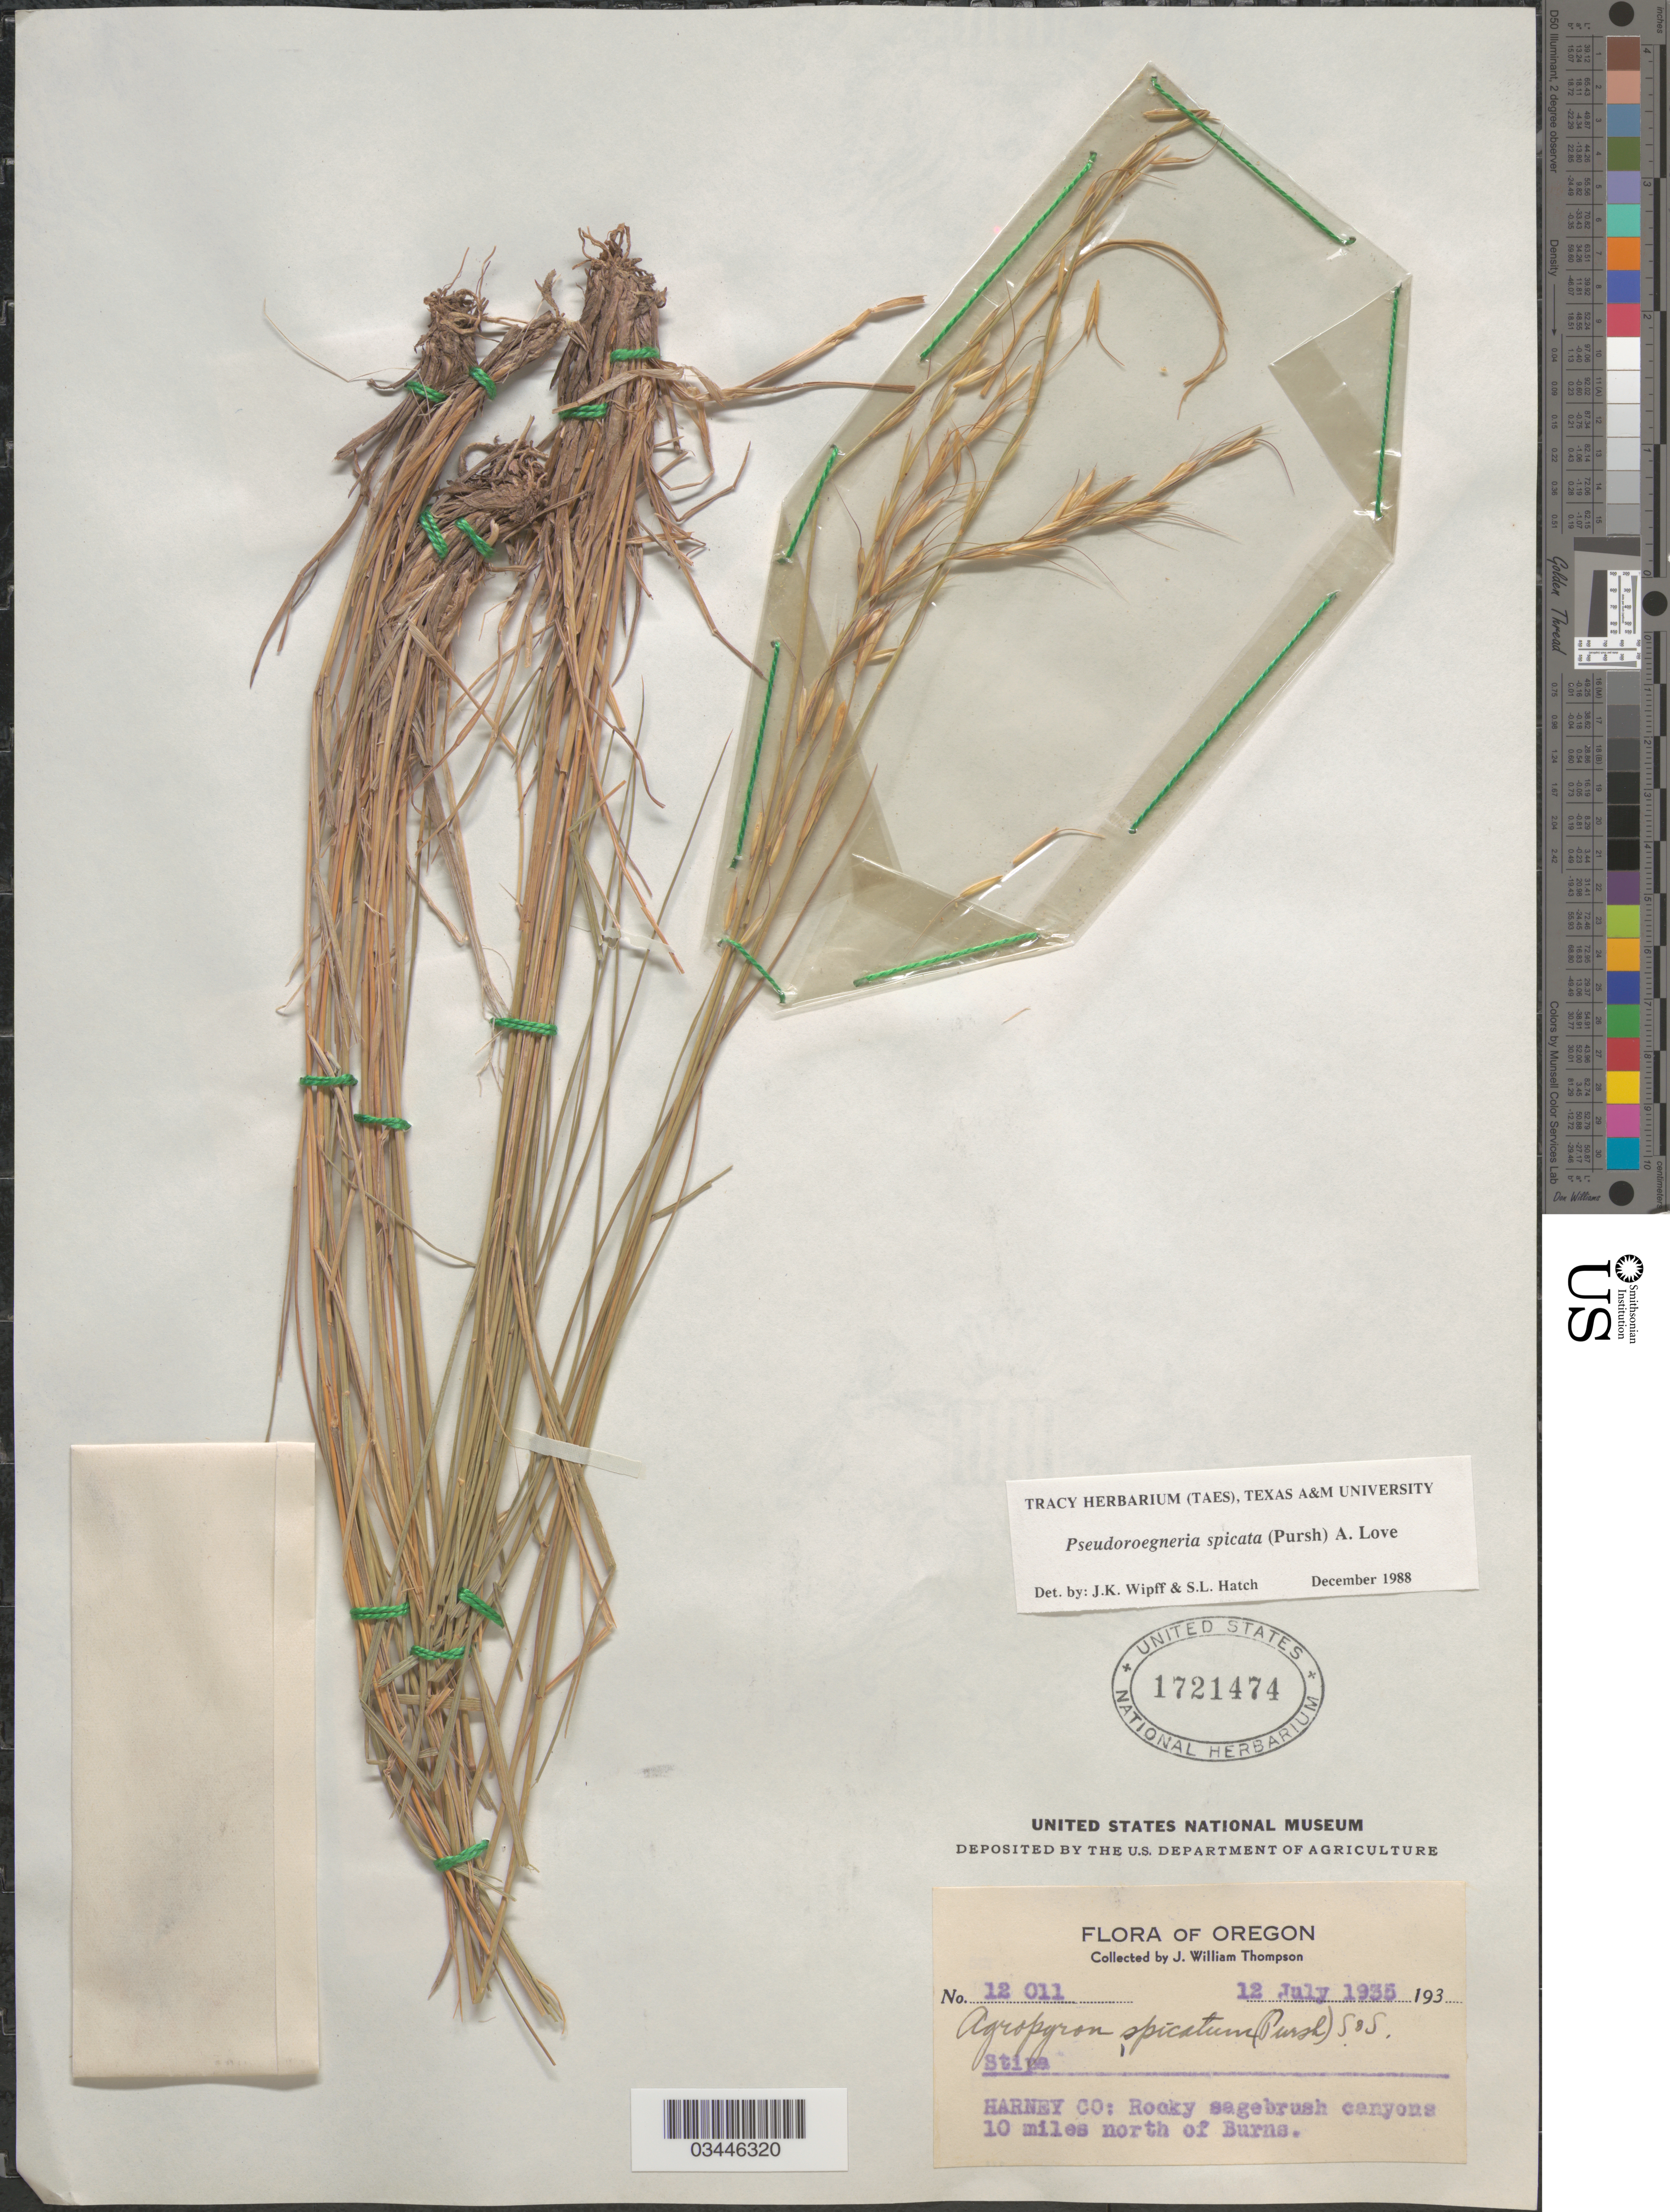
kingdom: Plantae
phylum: Tracheophyta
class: Liliopsida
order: Poales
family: Poaceae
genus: Pseudoroegneria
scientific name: Pseudoroegneria spicata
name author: (Pursh) Á. Löve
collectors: J. W. Thompson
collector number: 12011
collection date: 1935-07-12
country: United States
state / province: Oregon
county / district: Harney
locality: Harney Co: Rocky sagebrush canyons 10 miles north of Burns.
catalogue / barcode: US 1721474